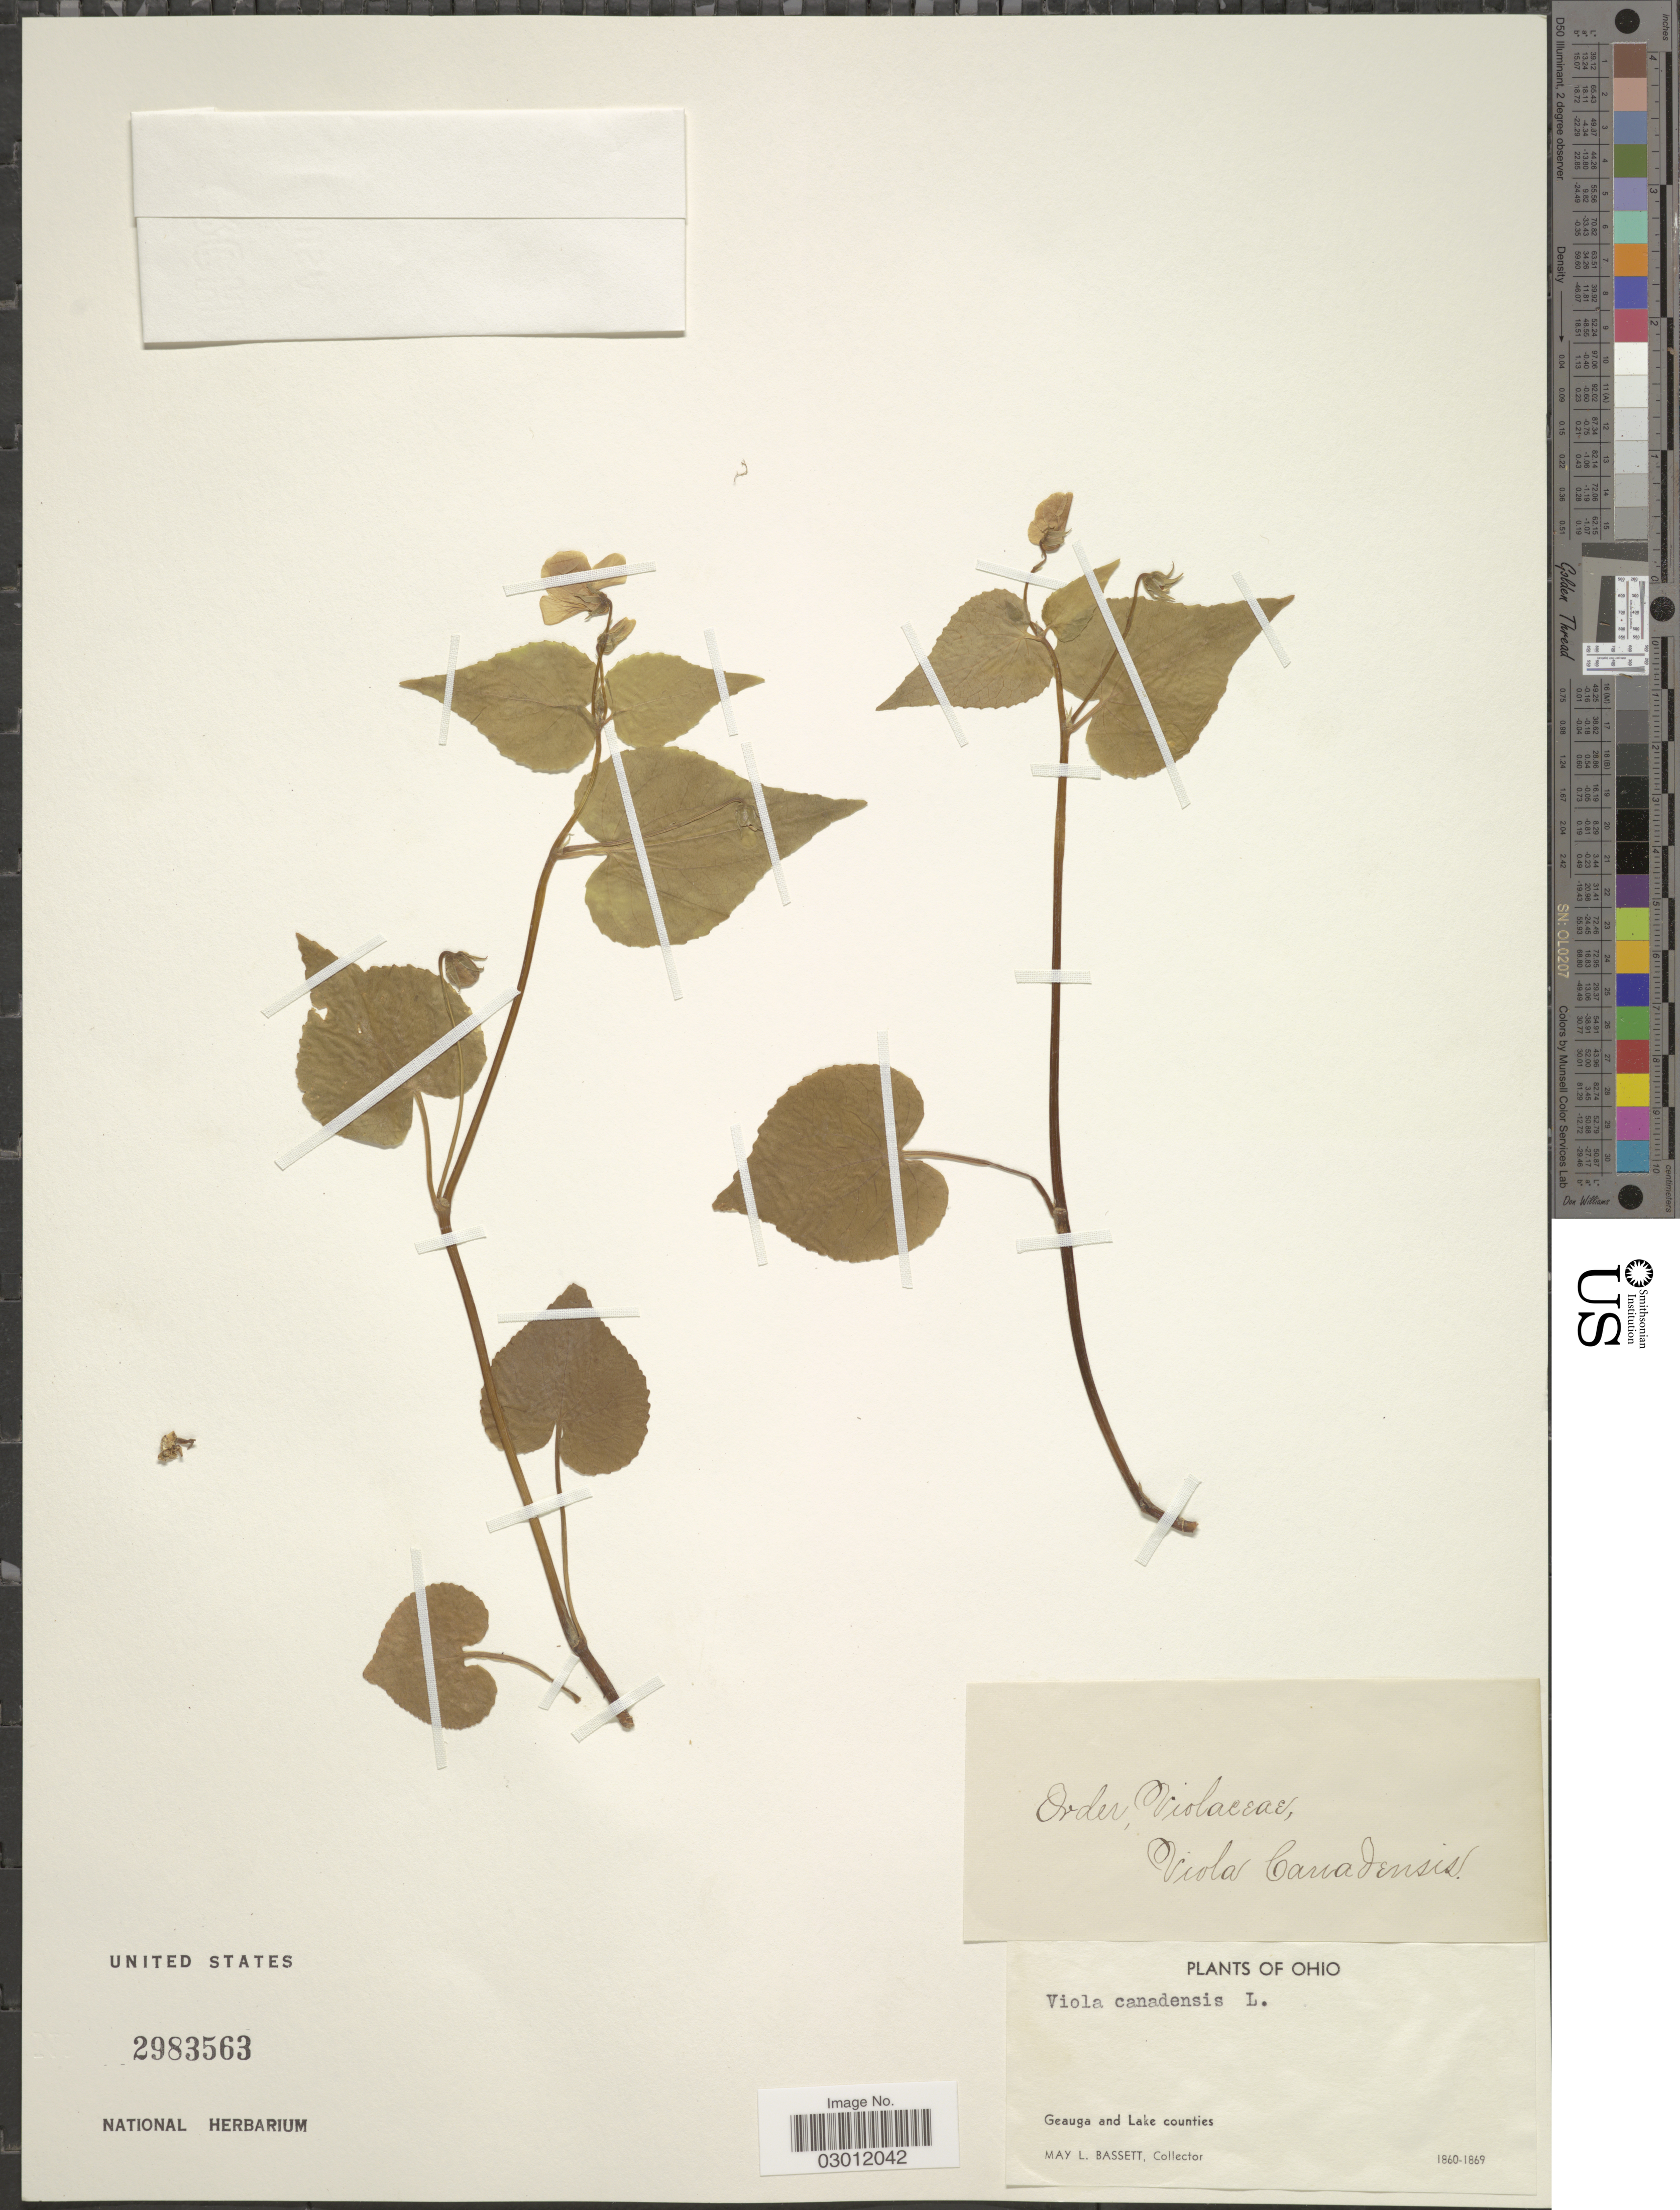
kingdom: Plantae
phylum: Tracheophyta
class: Magnoliopsida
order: Malpighiales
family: Violaceae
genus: Viola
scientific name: Viola canadensis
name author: L.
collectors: M. L. Bassett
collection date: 1860/1869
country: United States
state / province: Ohio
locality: Geauga and Lake counties.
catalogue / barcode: US 2983563